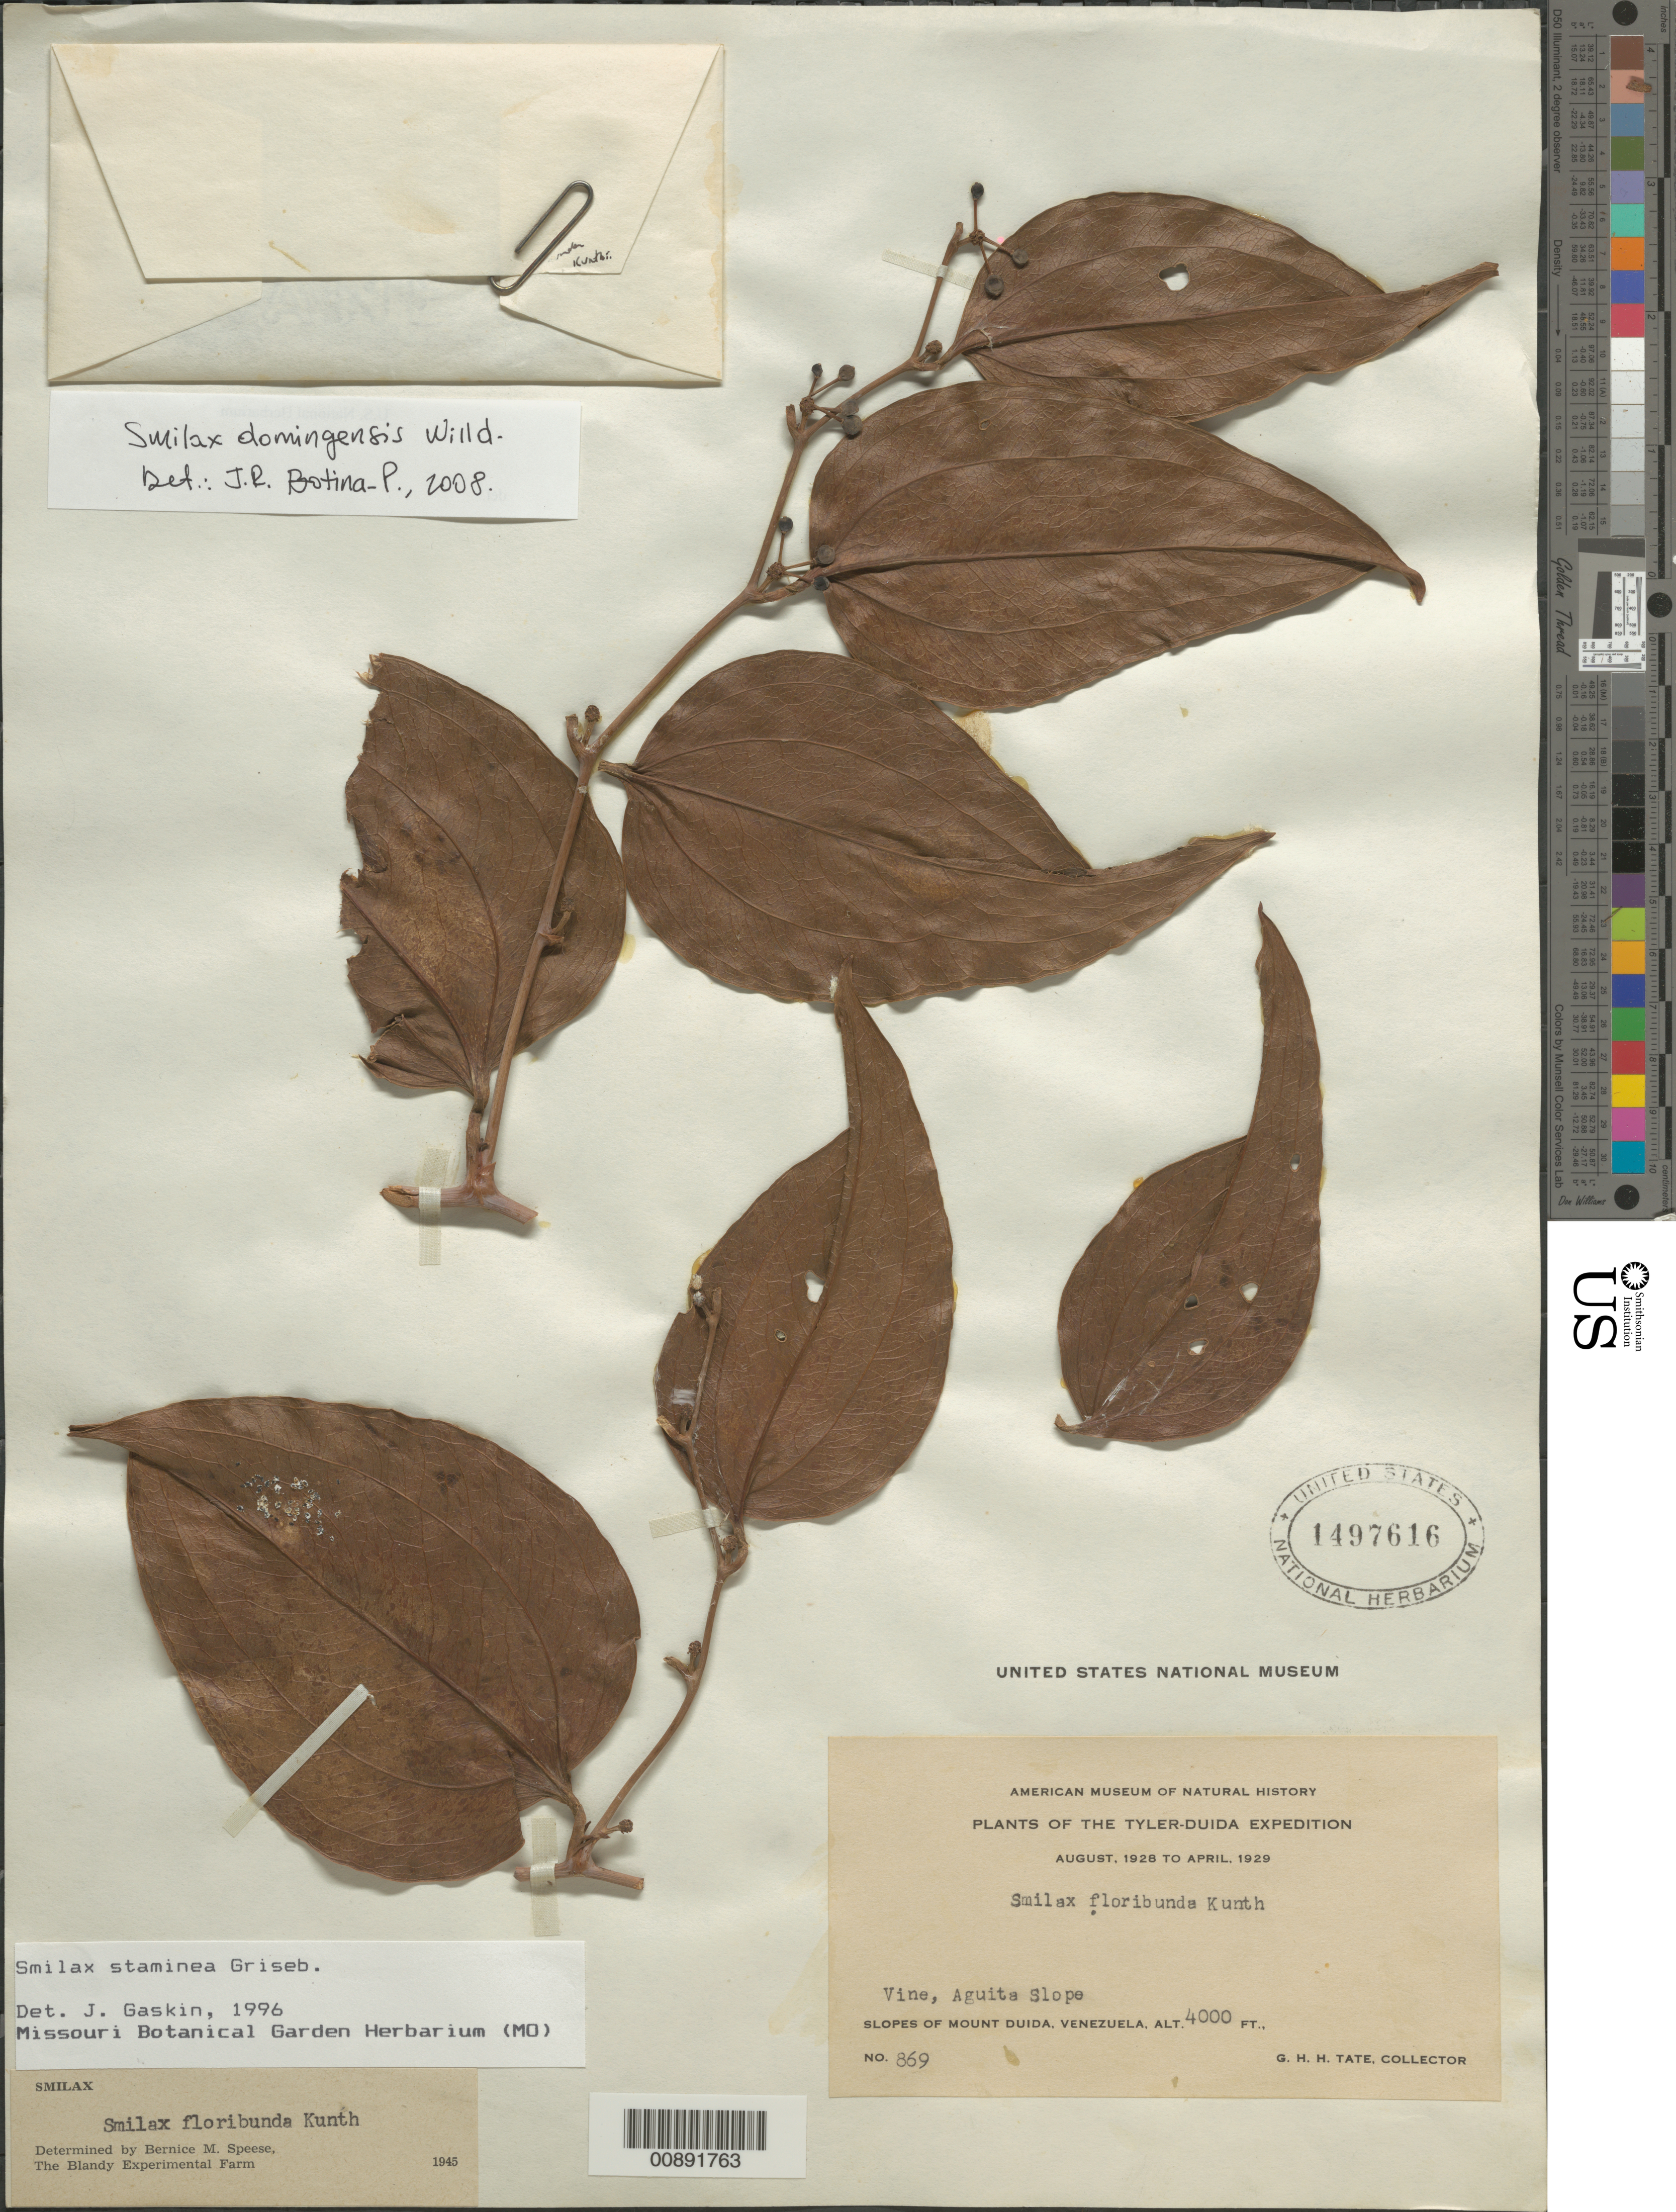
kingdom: Plantae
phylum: Tracheophyta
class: Liliopsida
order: Liliales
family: Smilacaceae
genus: Smilax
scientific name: Smilax domingensis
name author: Willd.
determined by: Botina-P., J. R.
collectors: G. H. H.Tate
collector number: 869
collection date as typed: Aug-28 to Apr-29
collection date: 1928-08/1929-04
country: Venezuela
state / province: Amazonas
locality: Aguita Slope, Mt. Duida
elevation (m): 1219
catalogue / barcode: US 1497616